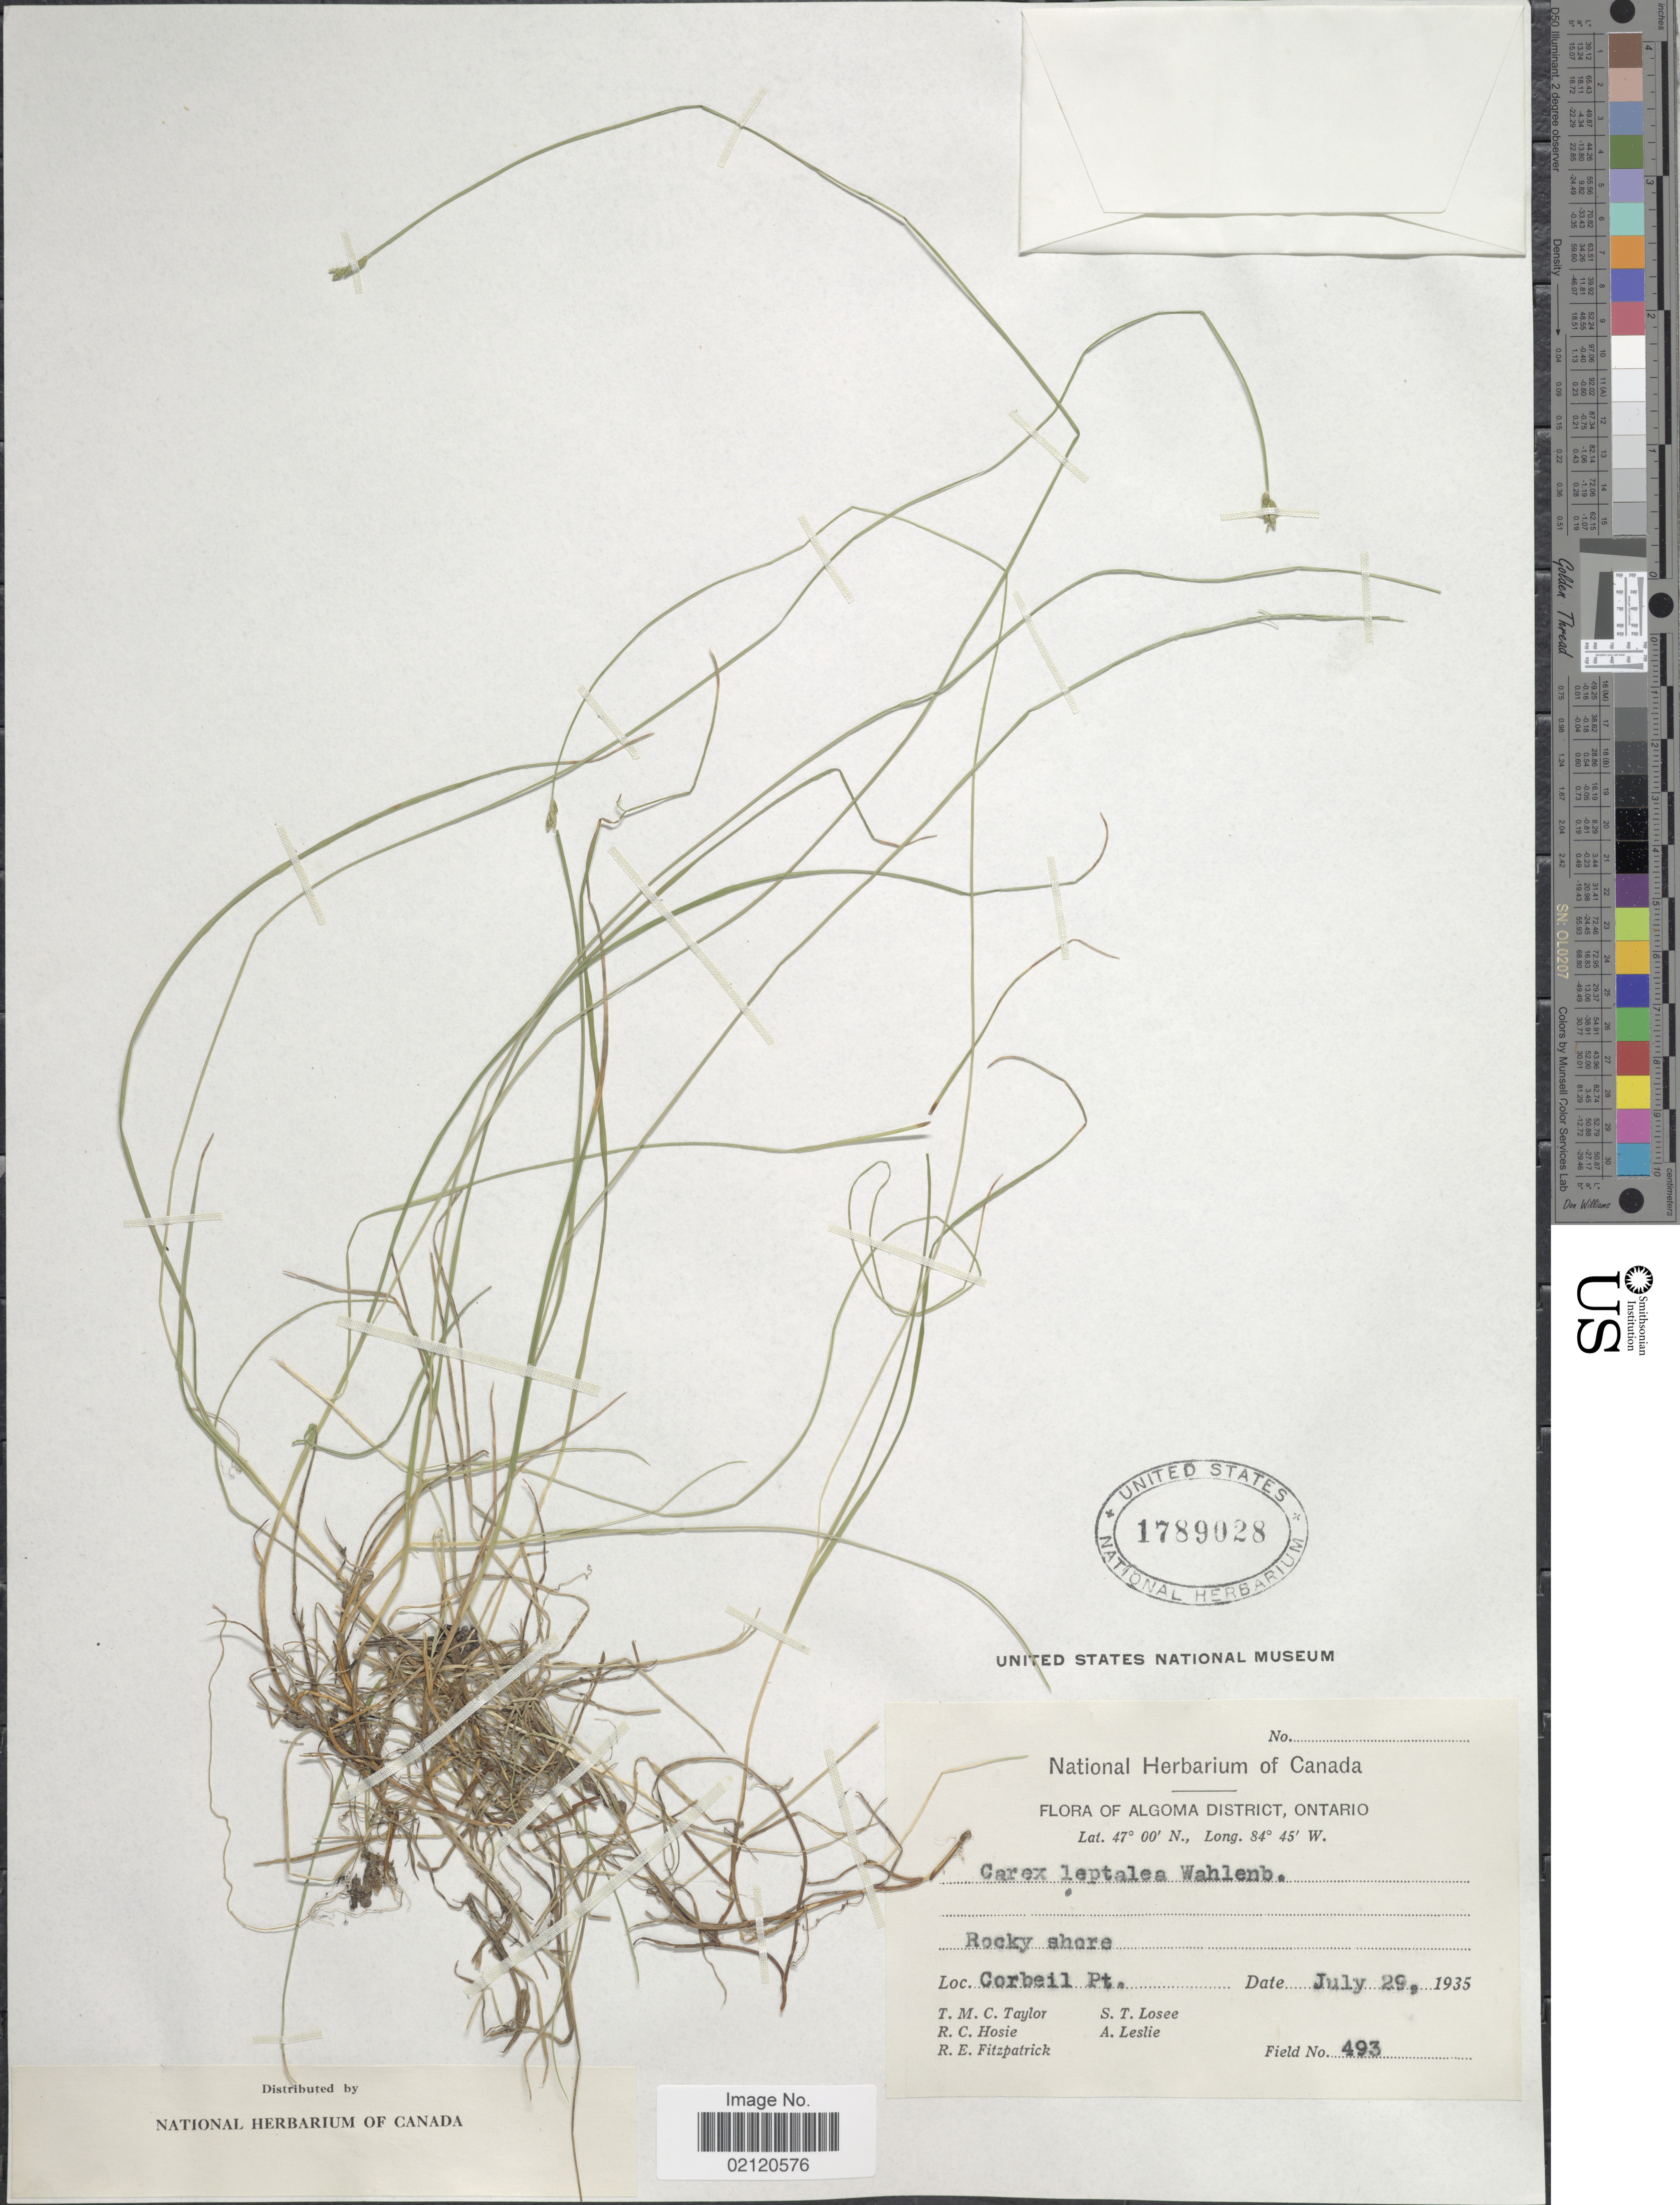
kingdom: Plantae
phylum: Tracheophyta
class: Liliopsida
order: Poales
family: Cyperaceae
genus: Carex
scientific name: Carex leptalea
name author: Wahlenb.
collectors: T. M. C. Taylor, R. Hosie, R. Fitzpatrick, S. Losee & A. Leslie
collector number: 493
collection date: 1935-07-29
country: Canada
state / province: Ontario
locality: Algoma District, Corbeil Pt.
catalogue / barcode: US 1789028